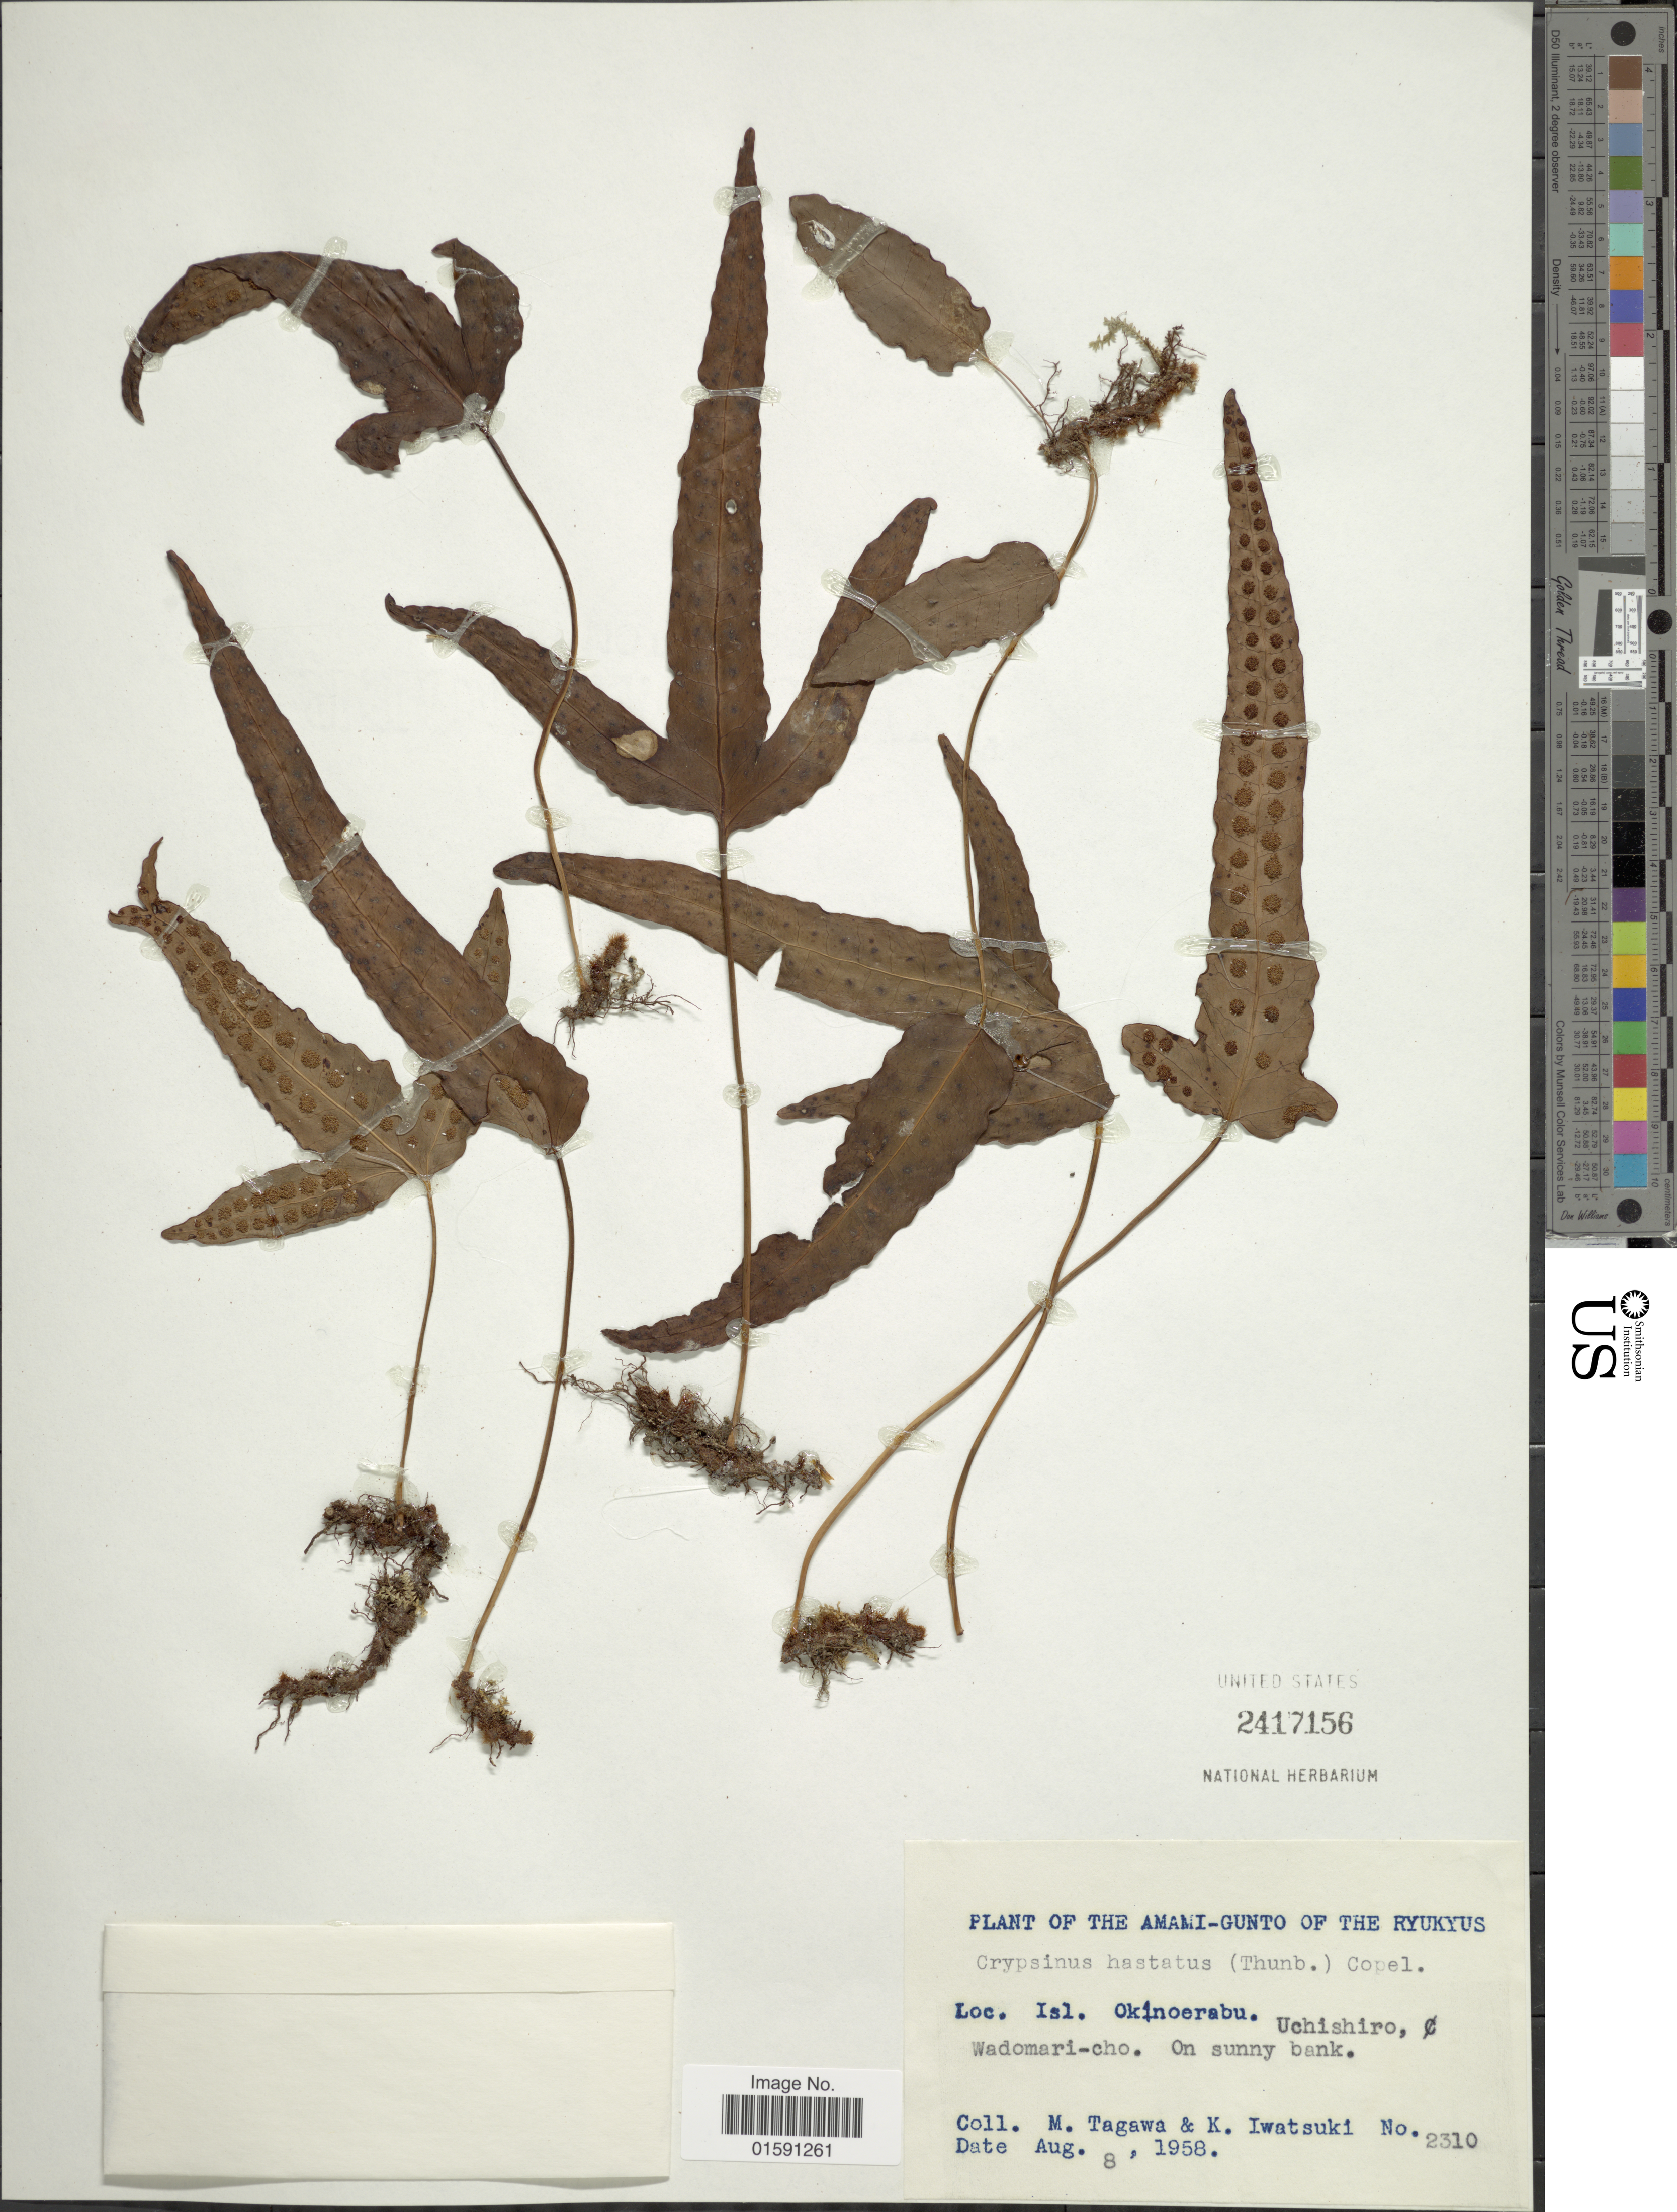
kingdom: Plantae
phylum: Tracheophyta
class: Polypodiopsida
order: Polypodiales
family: Polypodiaceae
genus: Selliguea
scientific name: Selliguea hastata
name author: (Thunb.) Fraser-Jenk.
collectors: M. Tagawa & K. Iwatsuki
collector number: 2310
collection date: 1958-08-08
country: Japan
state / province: Okinawa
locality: The Amami-Gunto of the Ryukus. Isl. Okinoerabu, Uchishiro, Wadomari-cho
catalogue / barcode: US 2417156